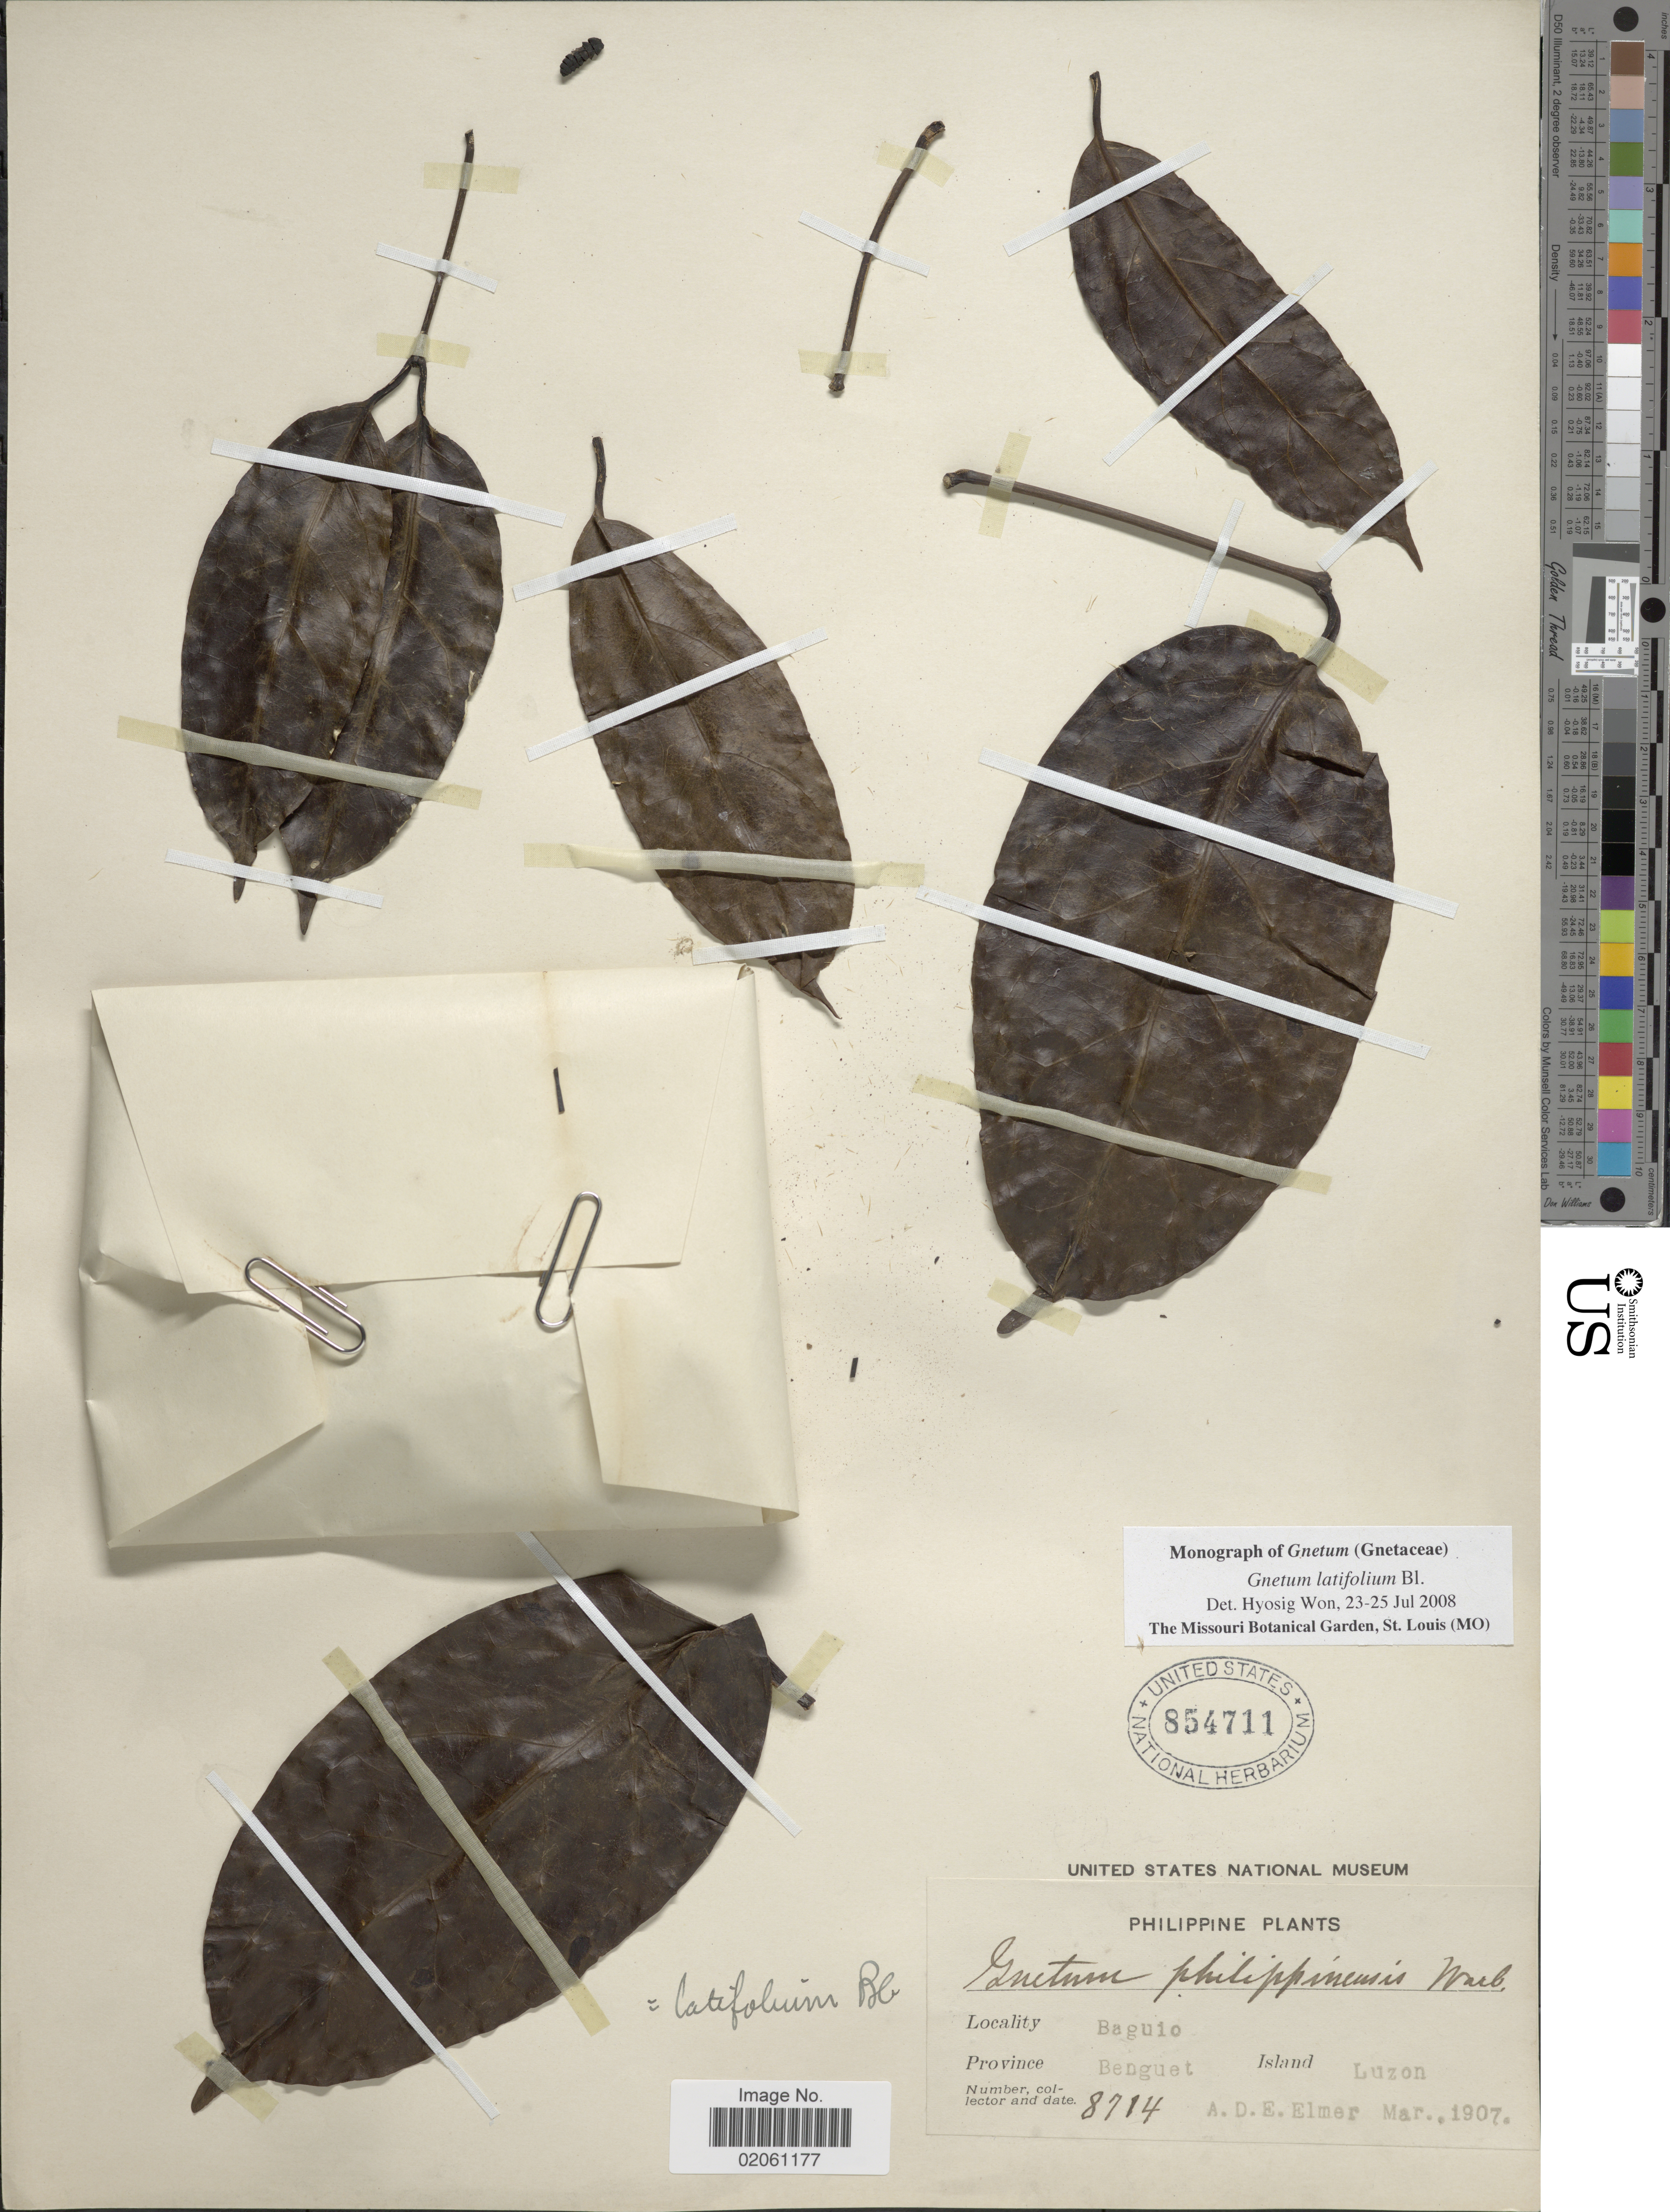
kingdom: Plantae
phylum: Tracheophyta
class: Gnetopsida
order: Gnetales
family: Gnetaceae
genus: Gnetum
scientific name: Gnetum indicum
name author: (Lour.) Merr.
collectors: A. D. E. Elmer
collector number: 8714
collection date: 1907-03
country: Philippines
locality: Baguio. Province Benguet. Island Luzon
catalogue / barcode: US 854711